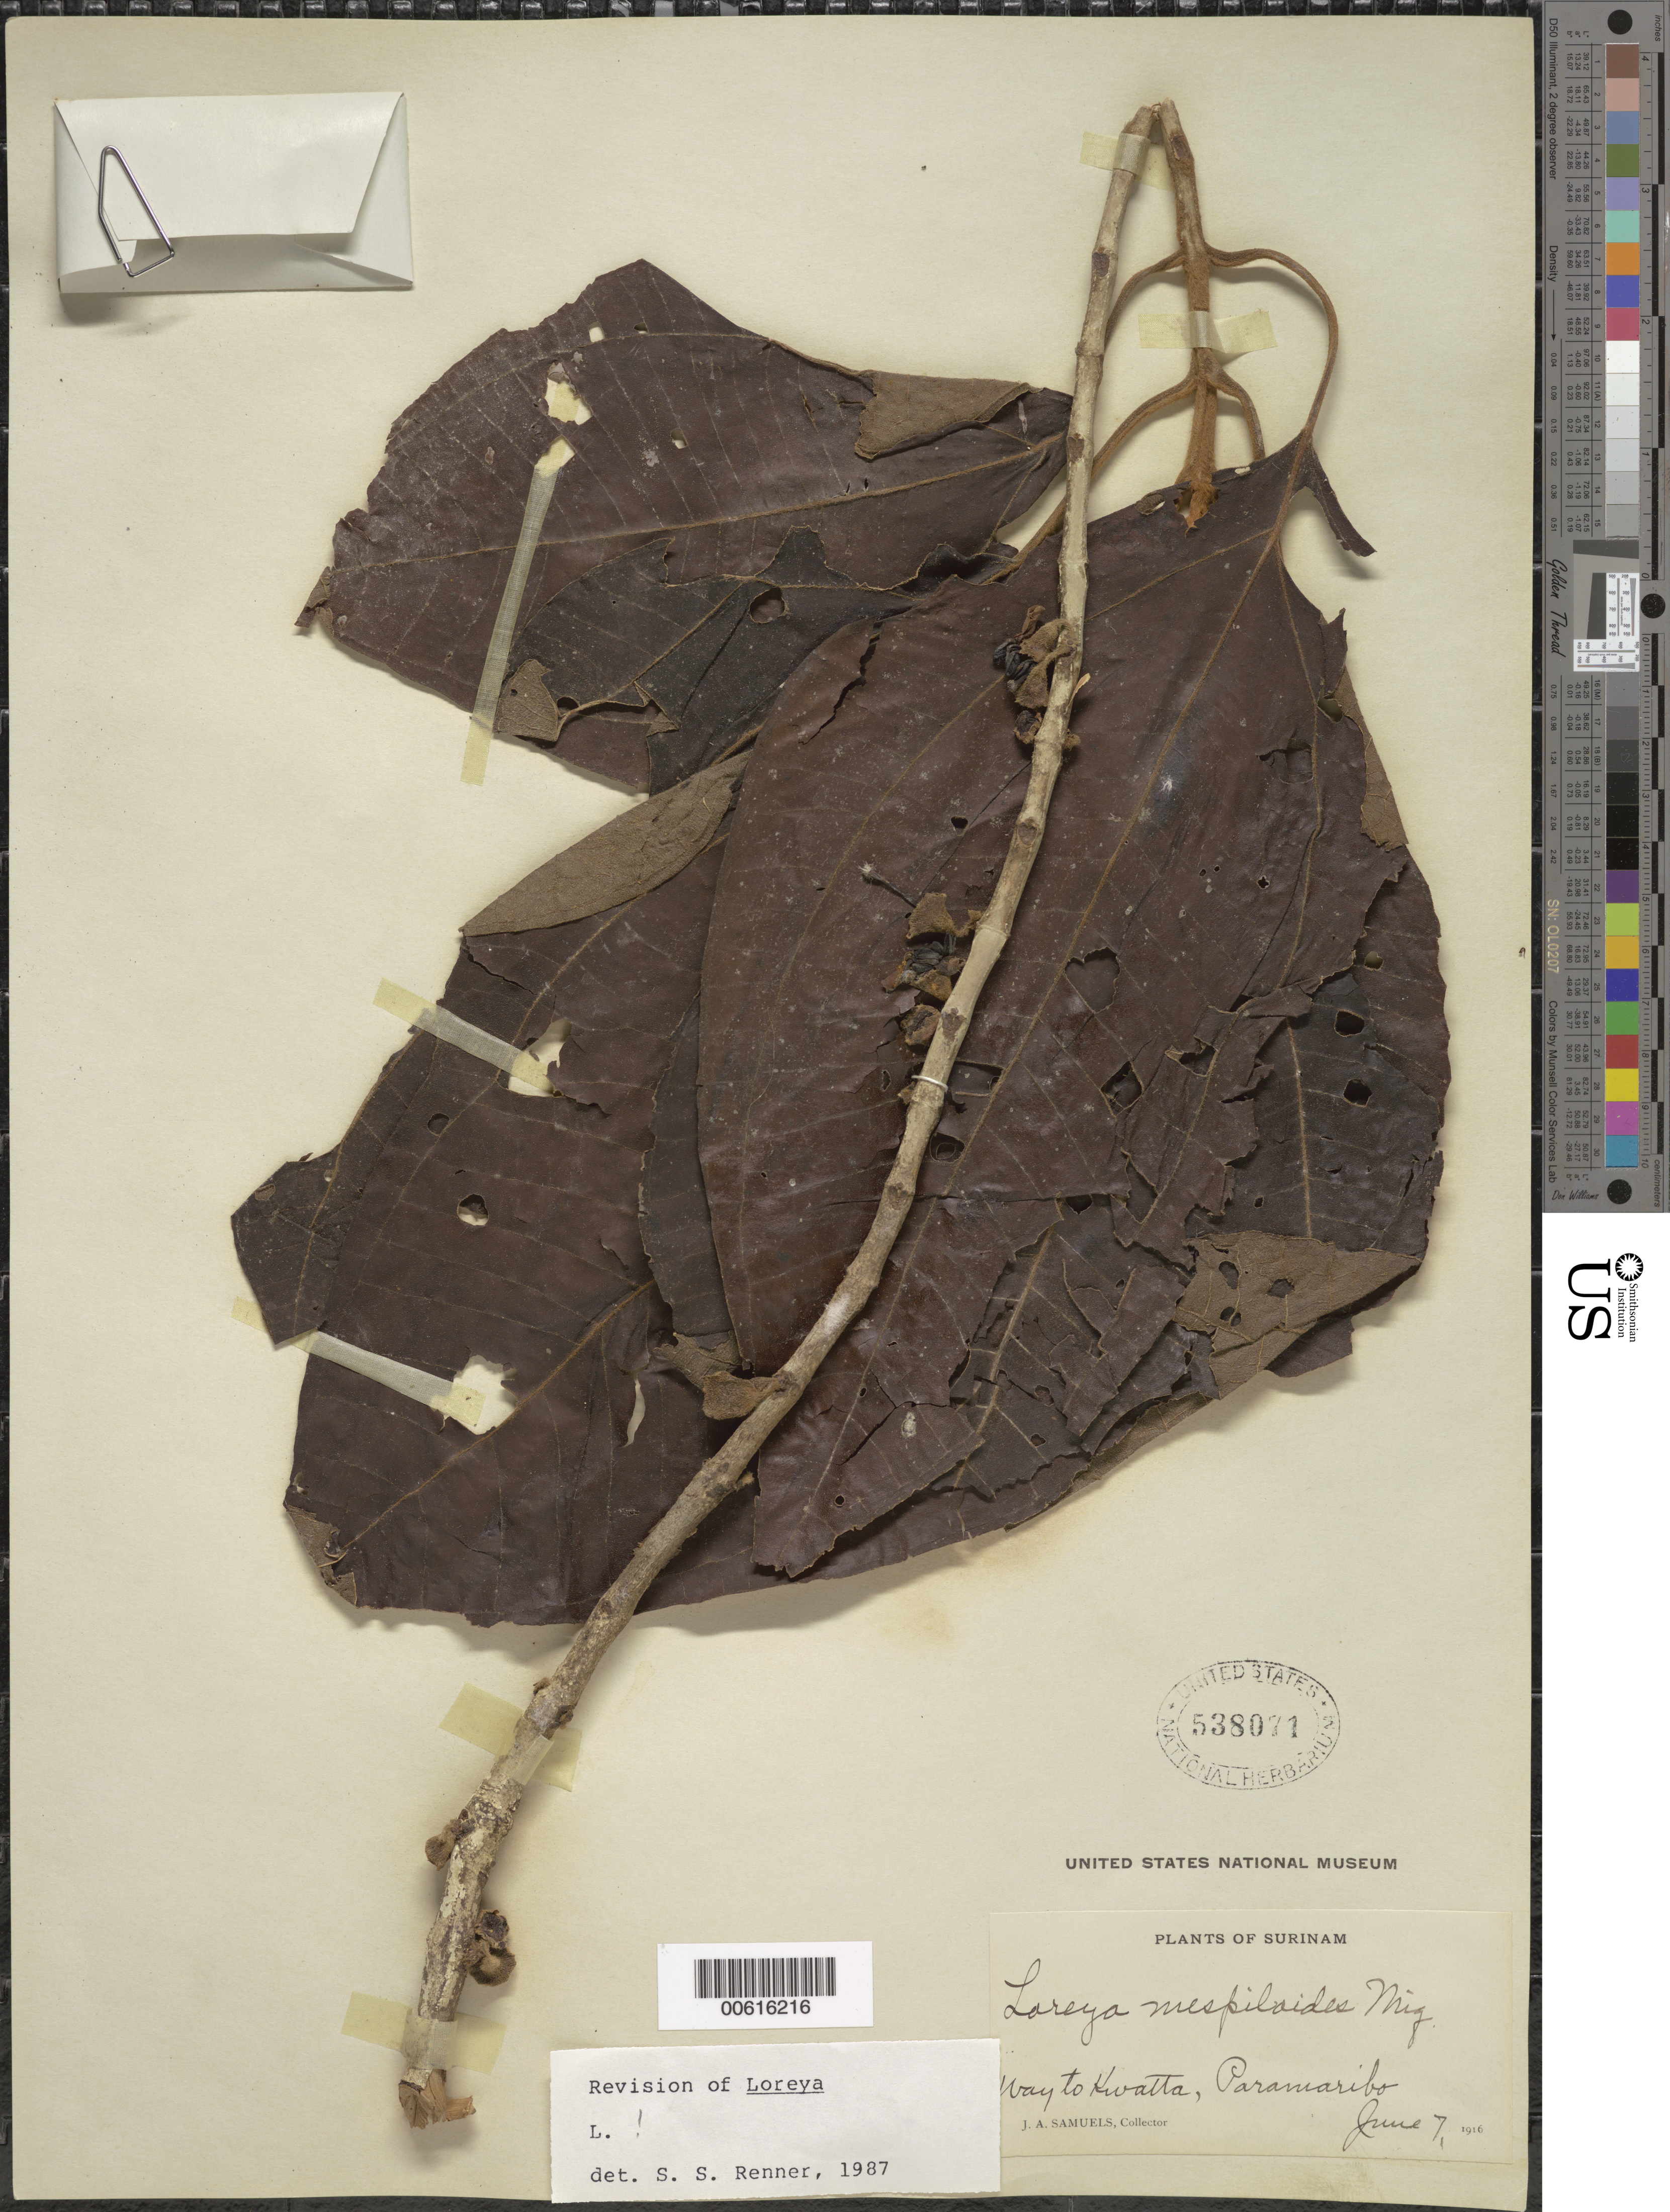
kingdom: Plantae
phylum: Tracheophyta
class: Magnoliopsida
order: Myrtales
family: Melastomataceae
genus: Bellucia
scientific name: Bellucia mespiloides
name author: (Miq.) J.F. Macbr.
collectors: J. A. Samuels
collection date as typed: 7-Jun-16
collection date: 1916-06-07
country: Suriname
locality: Kwatta, Paramaribo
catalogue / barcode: US 538071